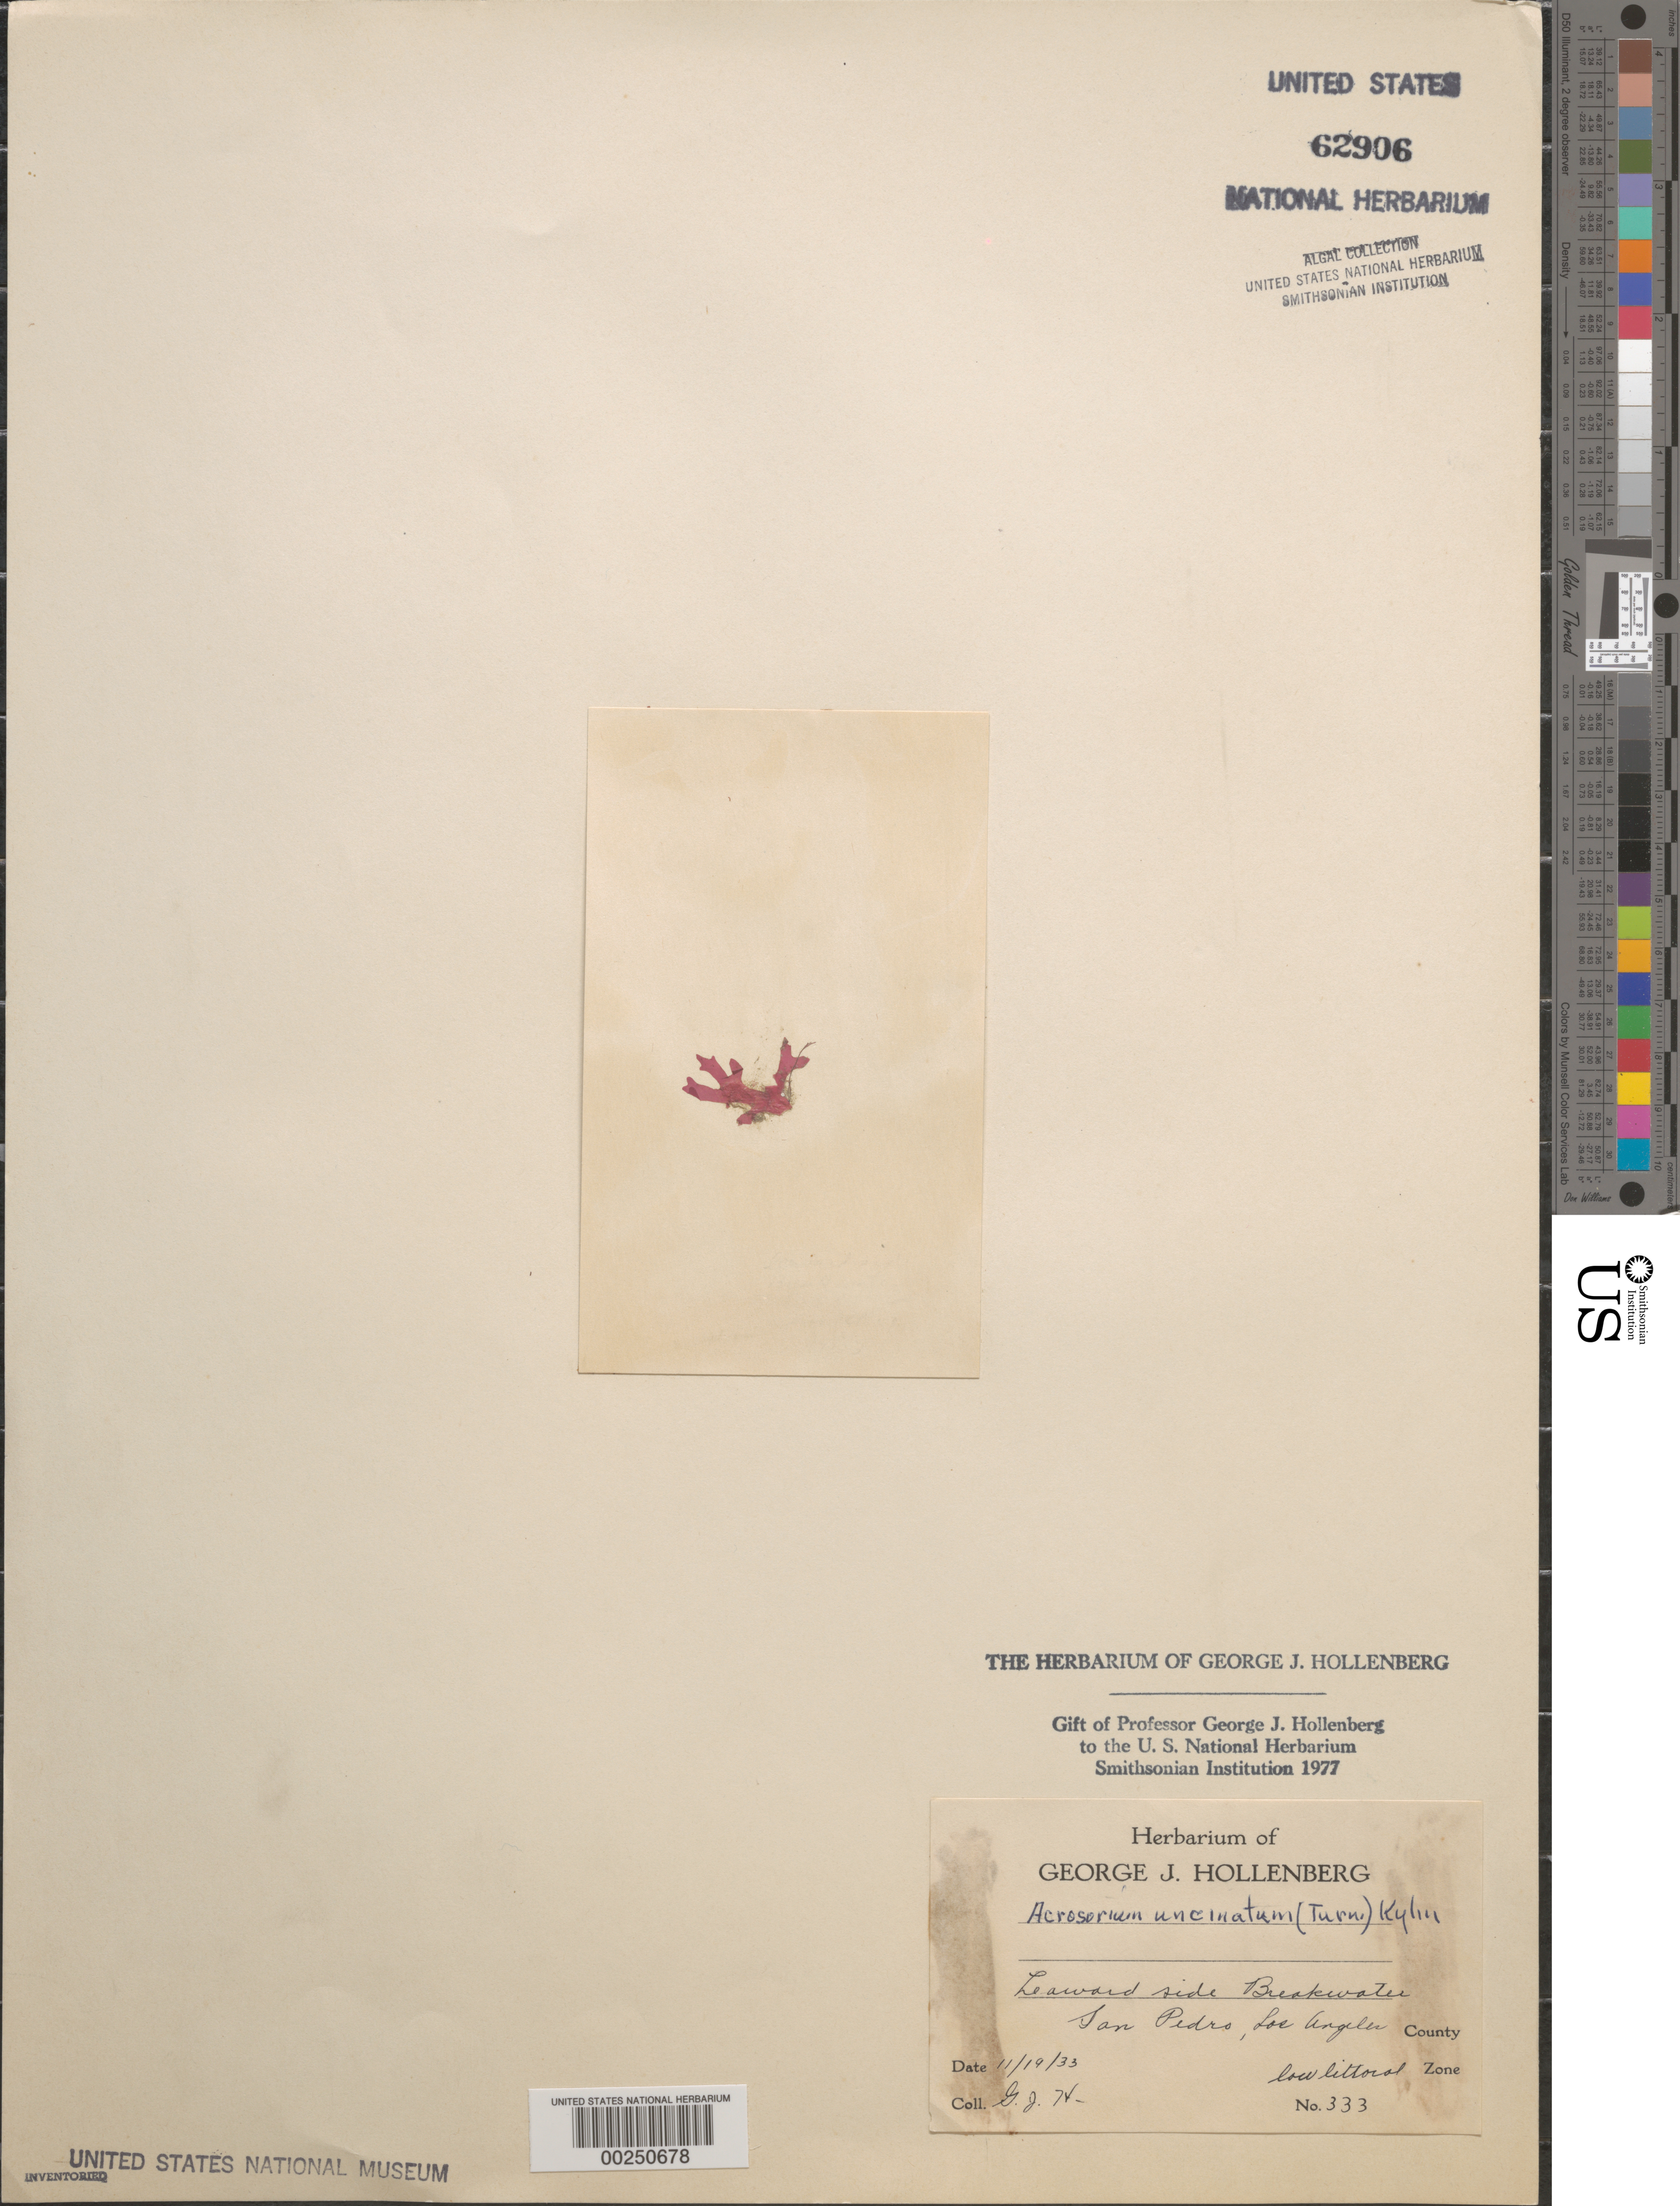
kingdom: Plantae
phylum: Rhodophyta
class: Florideophyceae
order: Ceramiales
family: Delesseriaceae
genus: Cryptopleura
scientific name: Cryptopleura ramosa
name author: (Huds.) L.M. Newton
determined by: Algae name updating Project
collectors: G. Hollenberg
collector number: GJH 333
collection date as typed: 19 Nov 1933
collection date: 1933-11-19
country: United States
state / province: California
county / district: Los Angeles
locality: San Pedro breakwater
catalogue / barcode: US 62906